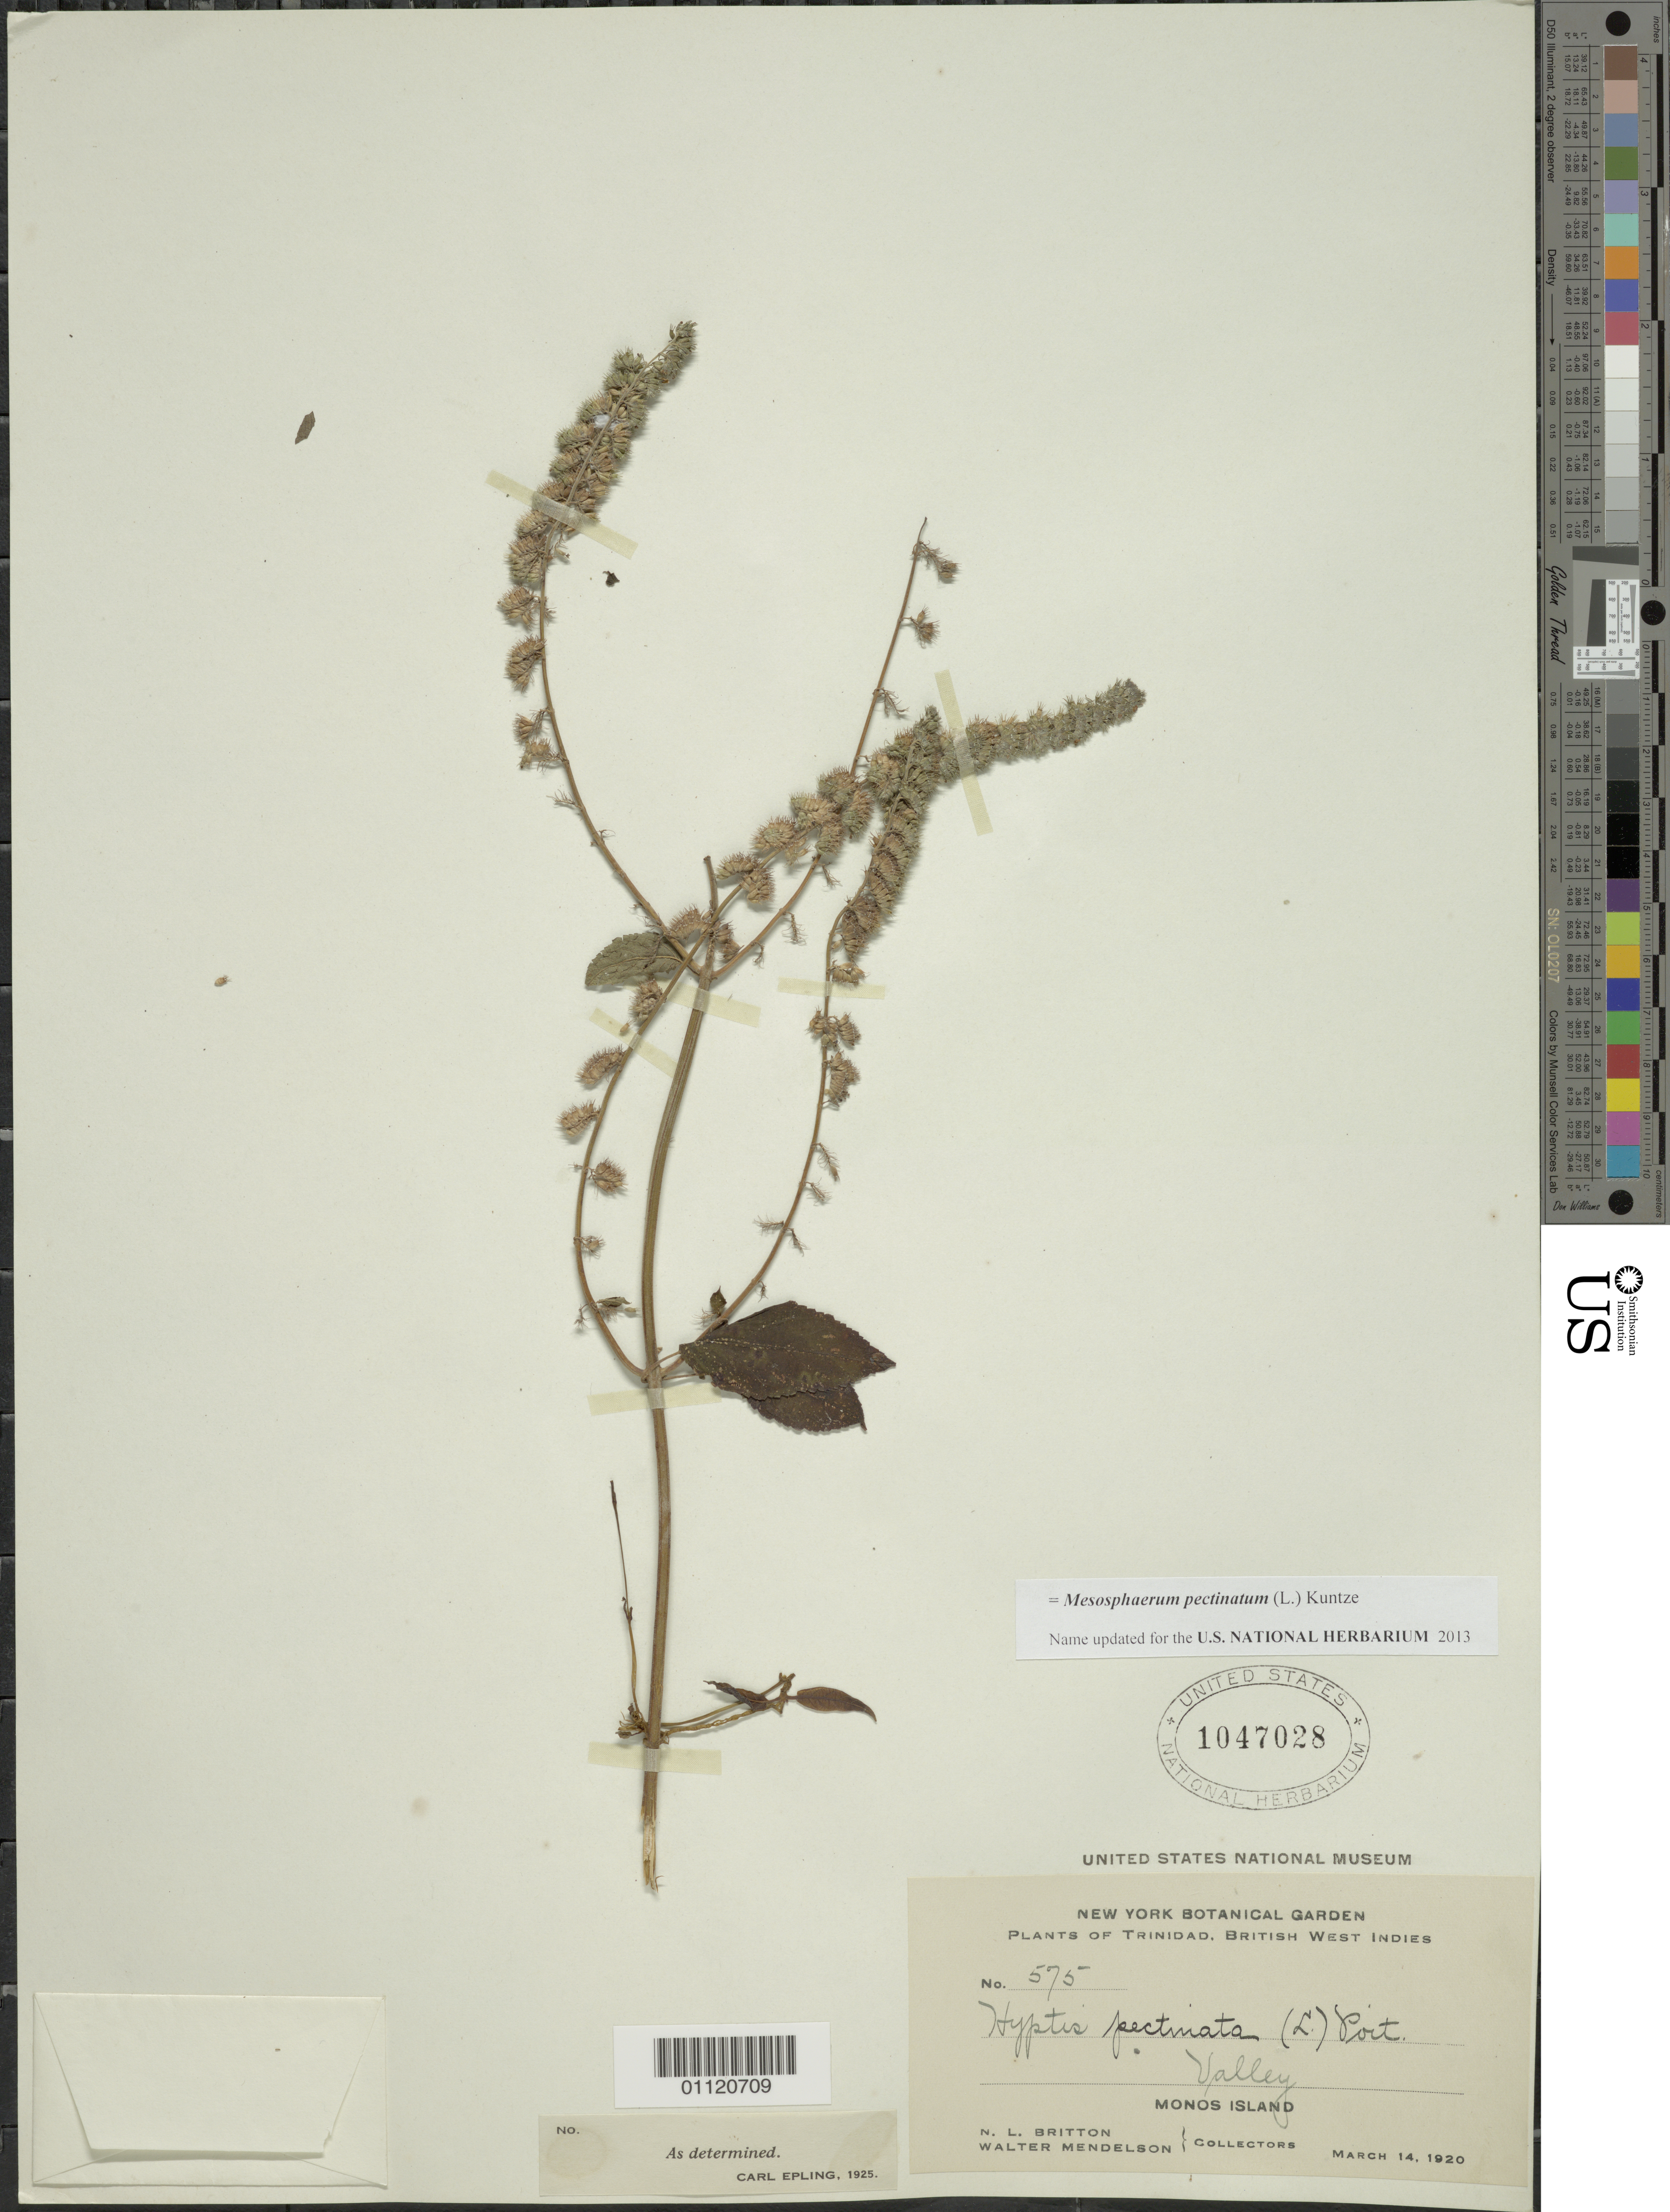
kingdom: Plantae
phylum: Tracheophyta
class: Magnoliopsida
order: Lamiales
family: Lamiaceae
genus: Hyptis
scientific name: Hyptis pectinata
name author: (L.) Poit.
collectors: N. Britton & W. Mendelson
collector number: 575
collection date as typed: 14 Mar 1920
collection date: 1920-03-14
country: Trinidad and Tobago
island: Monos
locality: Valley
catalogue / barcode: US 1047028